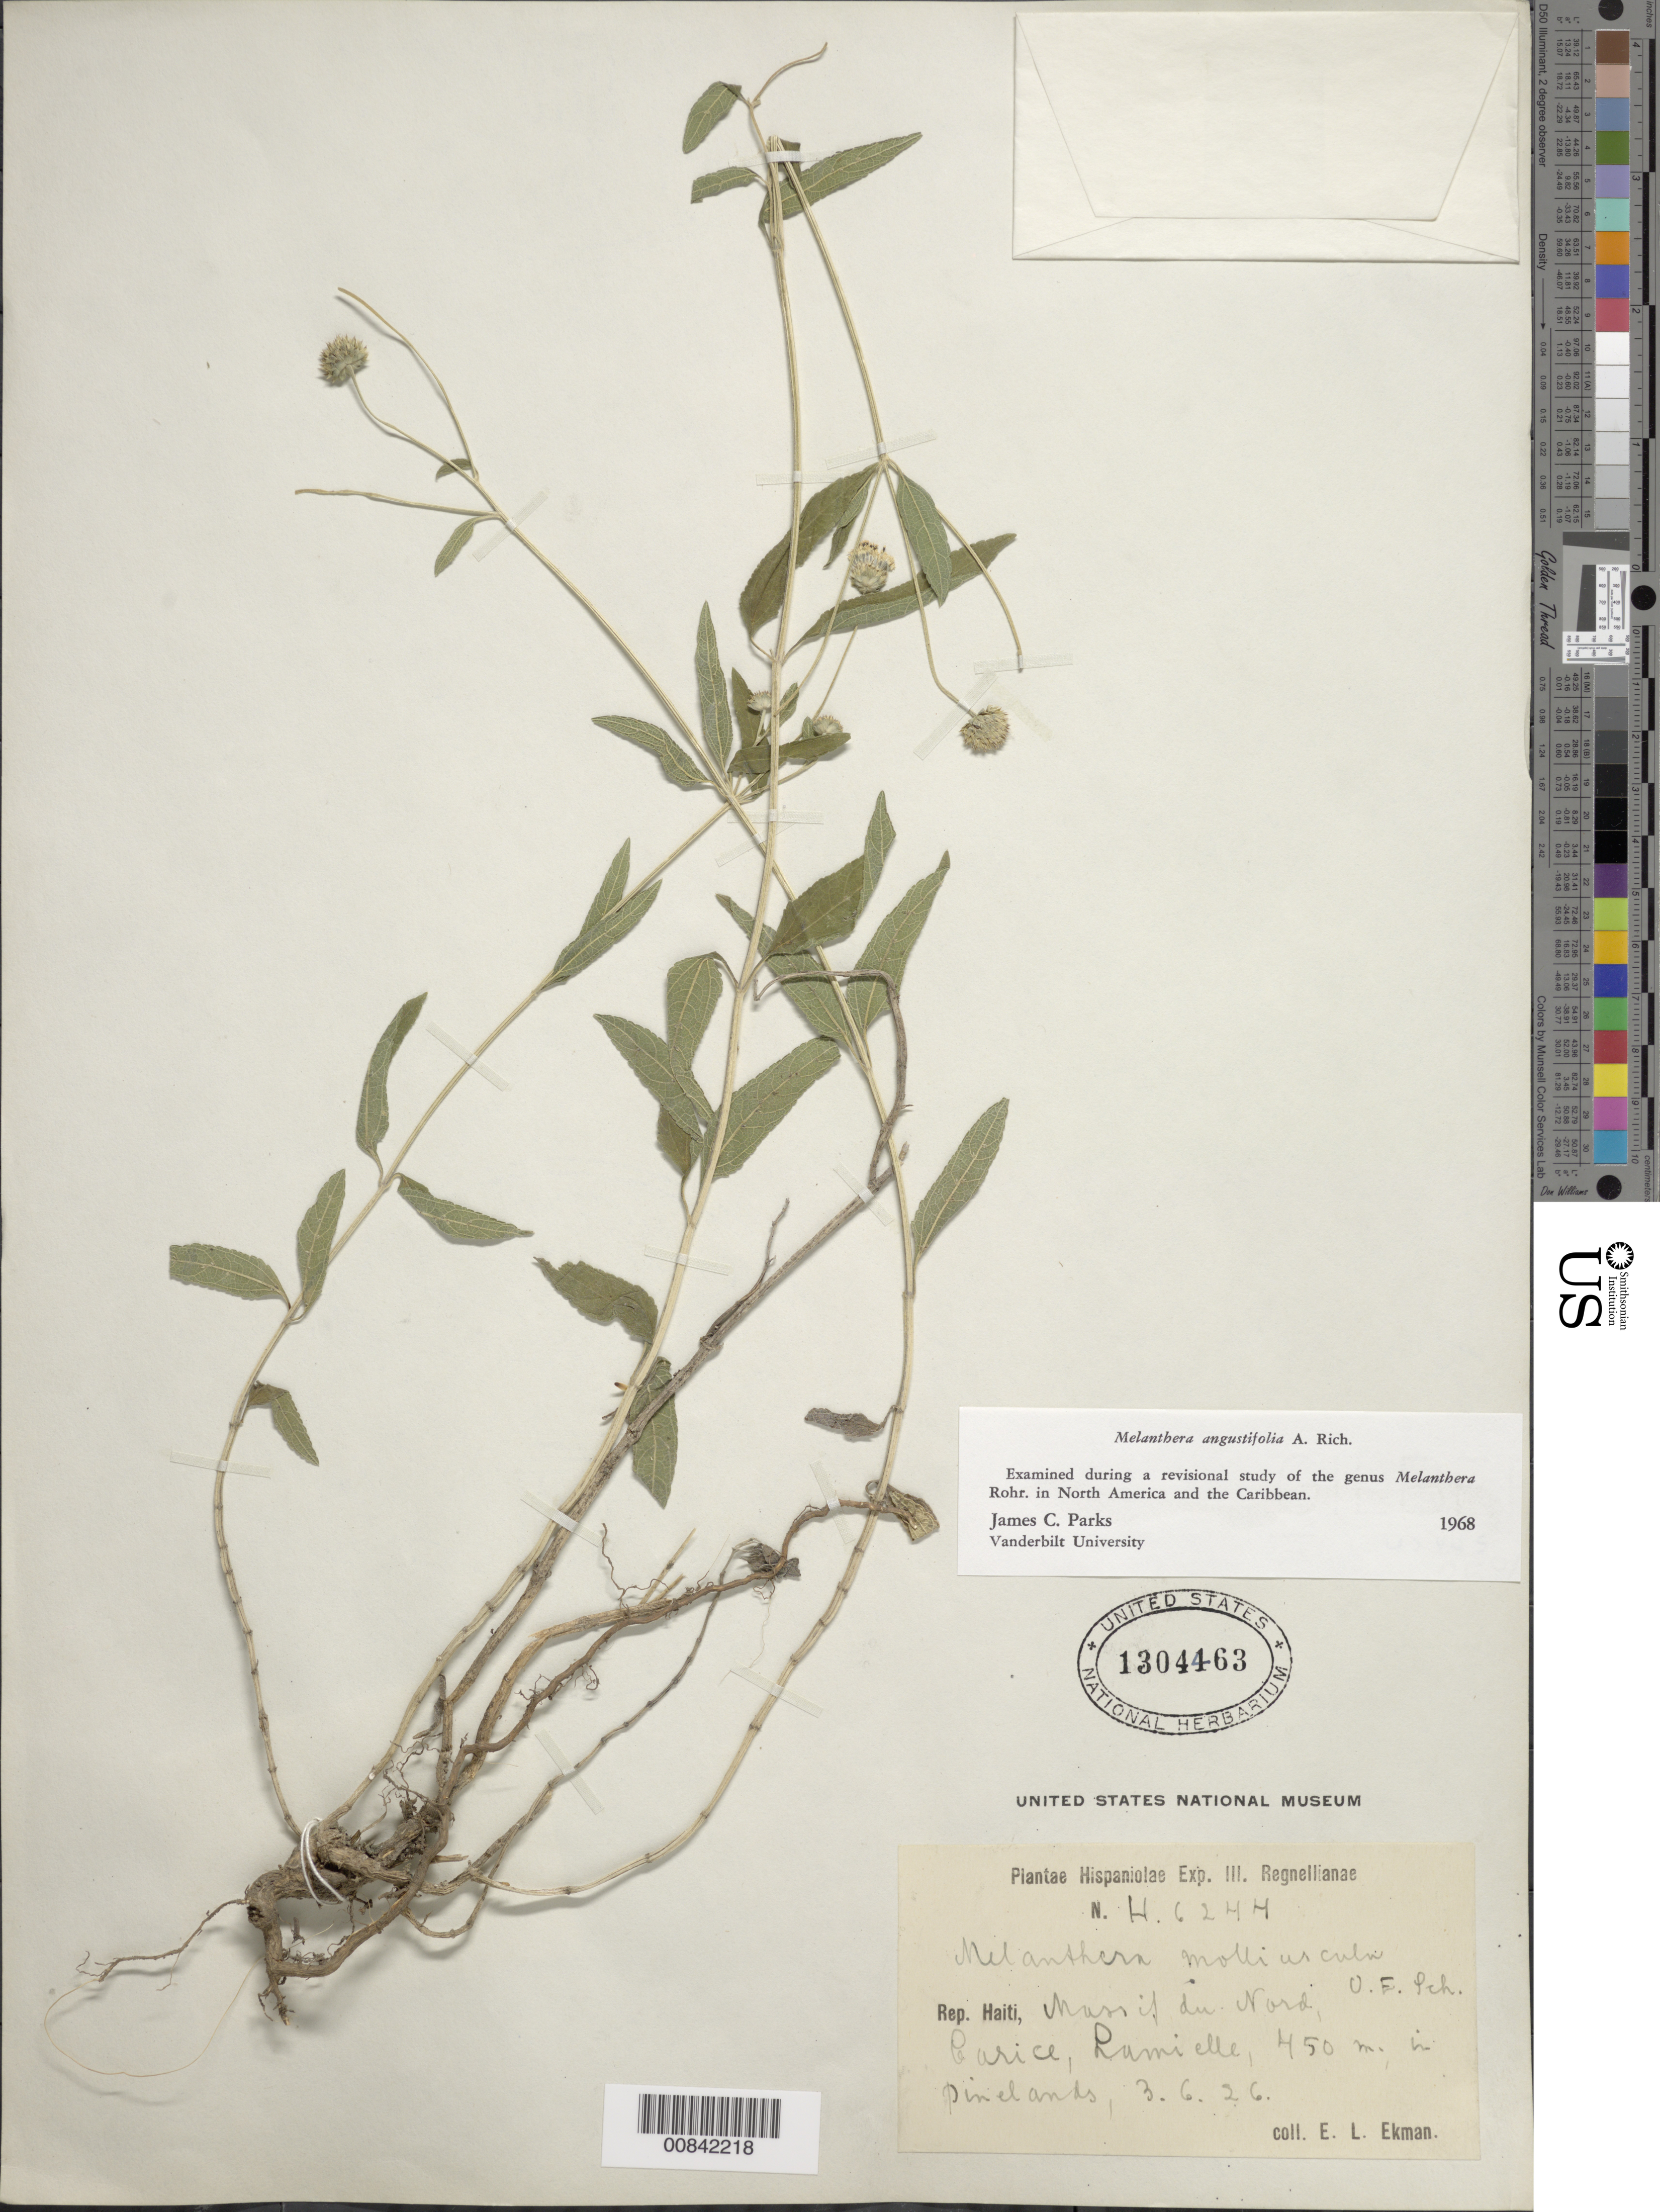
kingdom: Plantae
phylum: Tracheophyta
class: Magnoliopsida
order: Asterales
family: Asteraceae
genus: Melanthera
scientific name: Melanthera angustifolia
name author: A. Rich. in Sagra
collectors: E. L. Ekman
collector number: H 6244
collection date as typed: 03 Jun 1926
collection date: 1926-06-03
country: Haiti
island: Hispaniola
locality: Massif du Nord, Carice, Lamielle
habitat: Pinelands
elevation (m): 450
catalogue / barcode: US 1304463